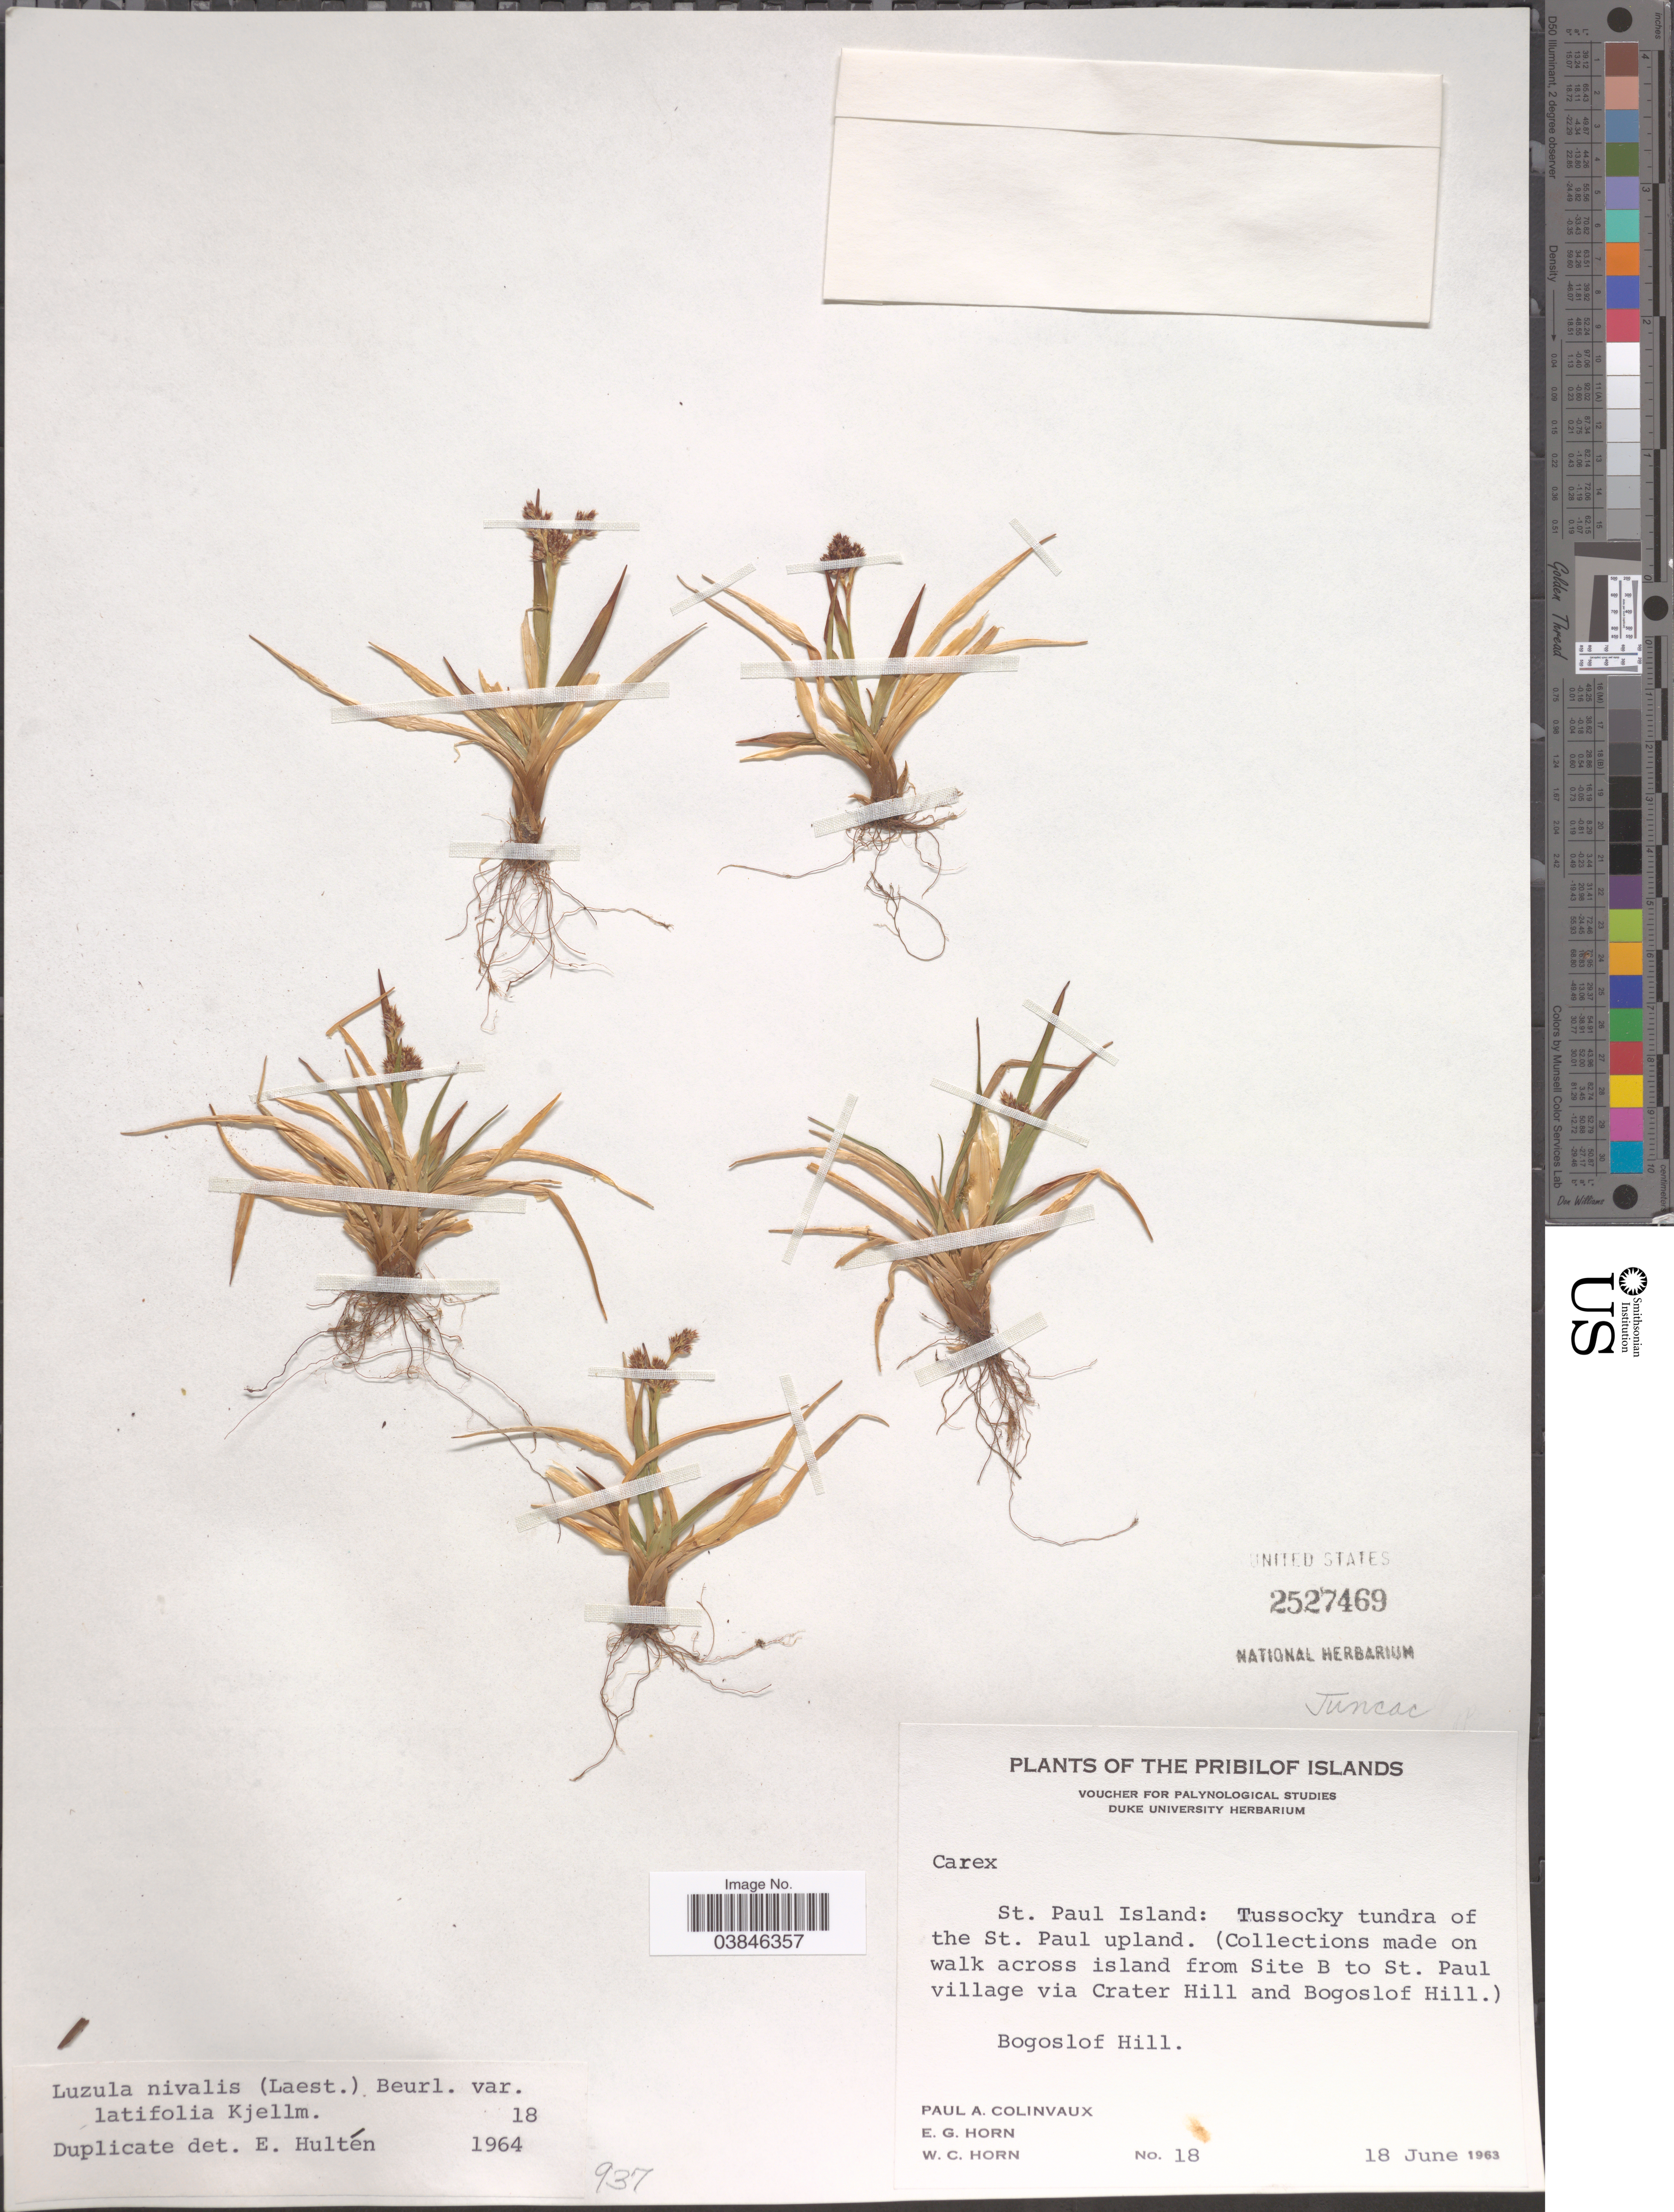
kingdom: Plantae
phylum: Tracheophyta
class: Liliopsida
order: Poales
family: Juncaceae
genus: Luzula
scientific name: Luzula nivalis var. latifolia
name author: Sam. ex Hultén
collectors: P. Colinvaux, E. Horn & W. Horn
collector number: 18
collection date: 1963-06-18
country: United States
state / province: Alaska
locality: The Pribilof Islands. St. Paul Island: Tussocky tundra of the St. Paul upland. Walk across island from Site B to St. Paul village via Crater Hill and Bogoslof Hill). Bogoslof Hill.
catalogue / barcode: US 2527469